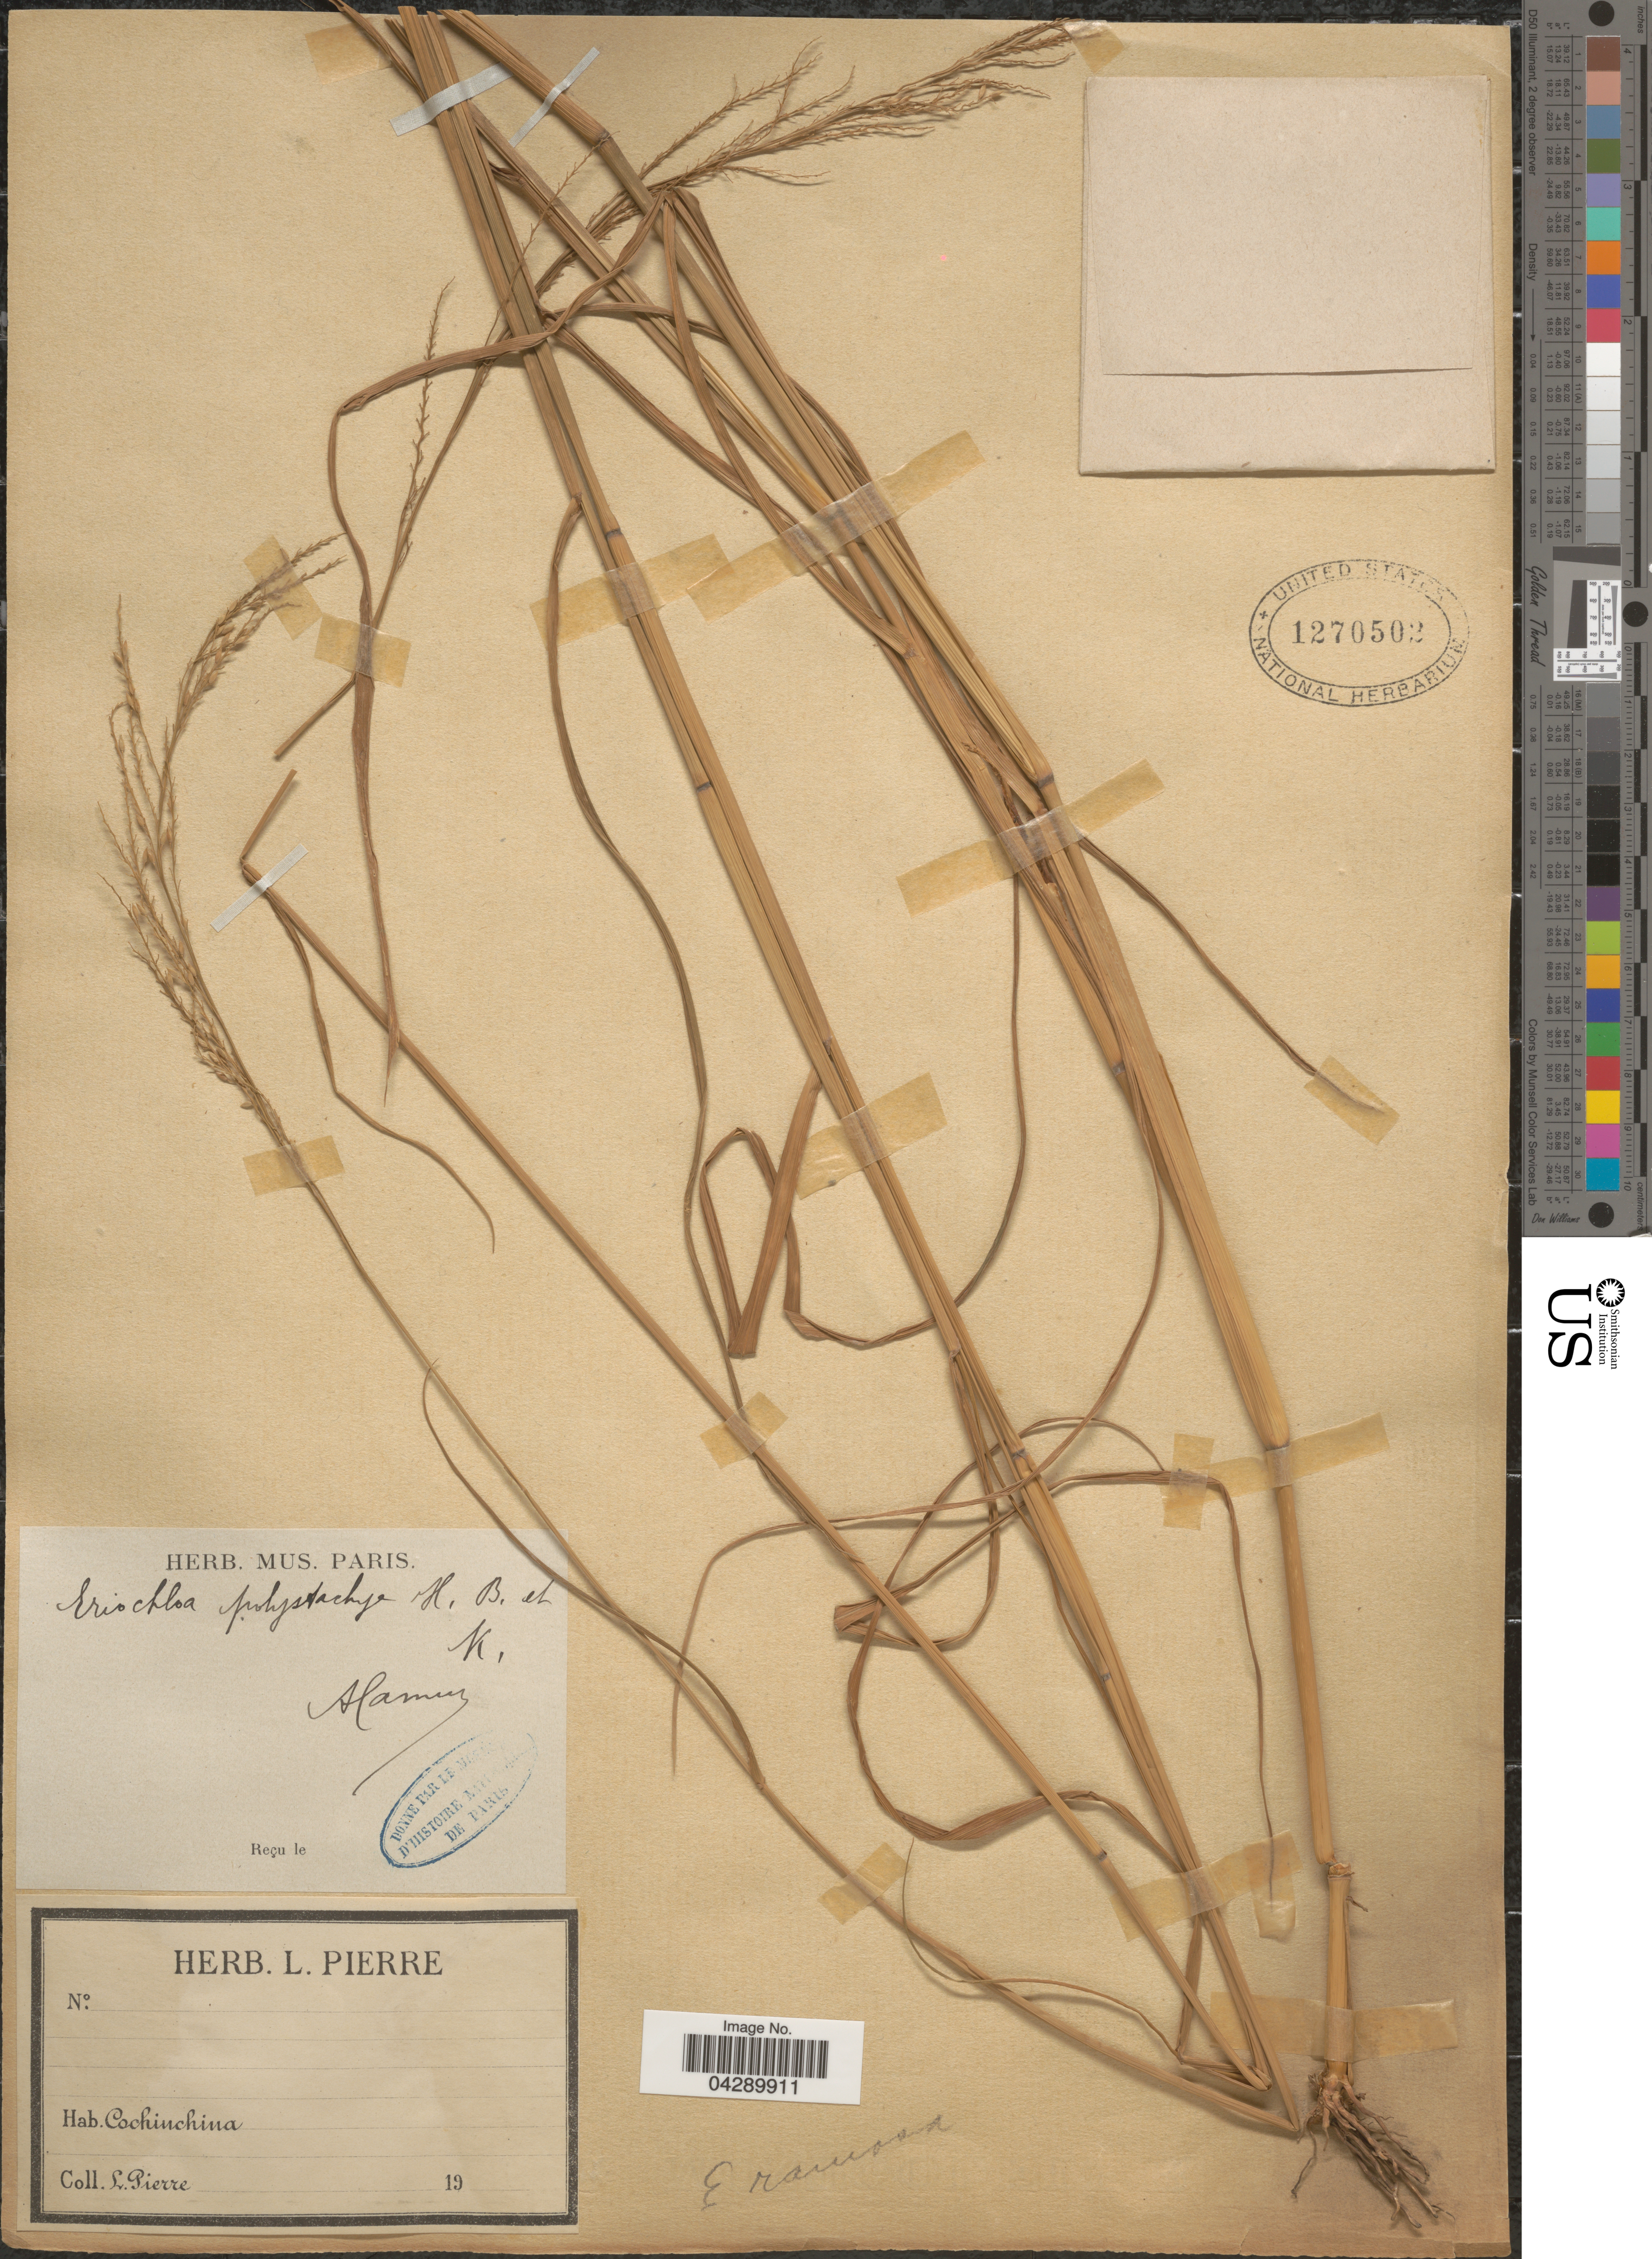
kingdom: Plantae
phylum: Tracheophyta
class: Liliopsida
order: Poales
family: Poaceae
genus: Eriochloa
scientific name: Eriochloa procera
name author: (Retz.) C.E. Hubb.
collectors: L. Pierre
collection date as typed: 19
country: Vietnam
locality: Alamus. Cochinchina.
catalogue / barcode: US 1270502